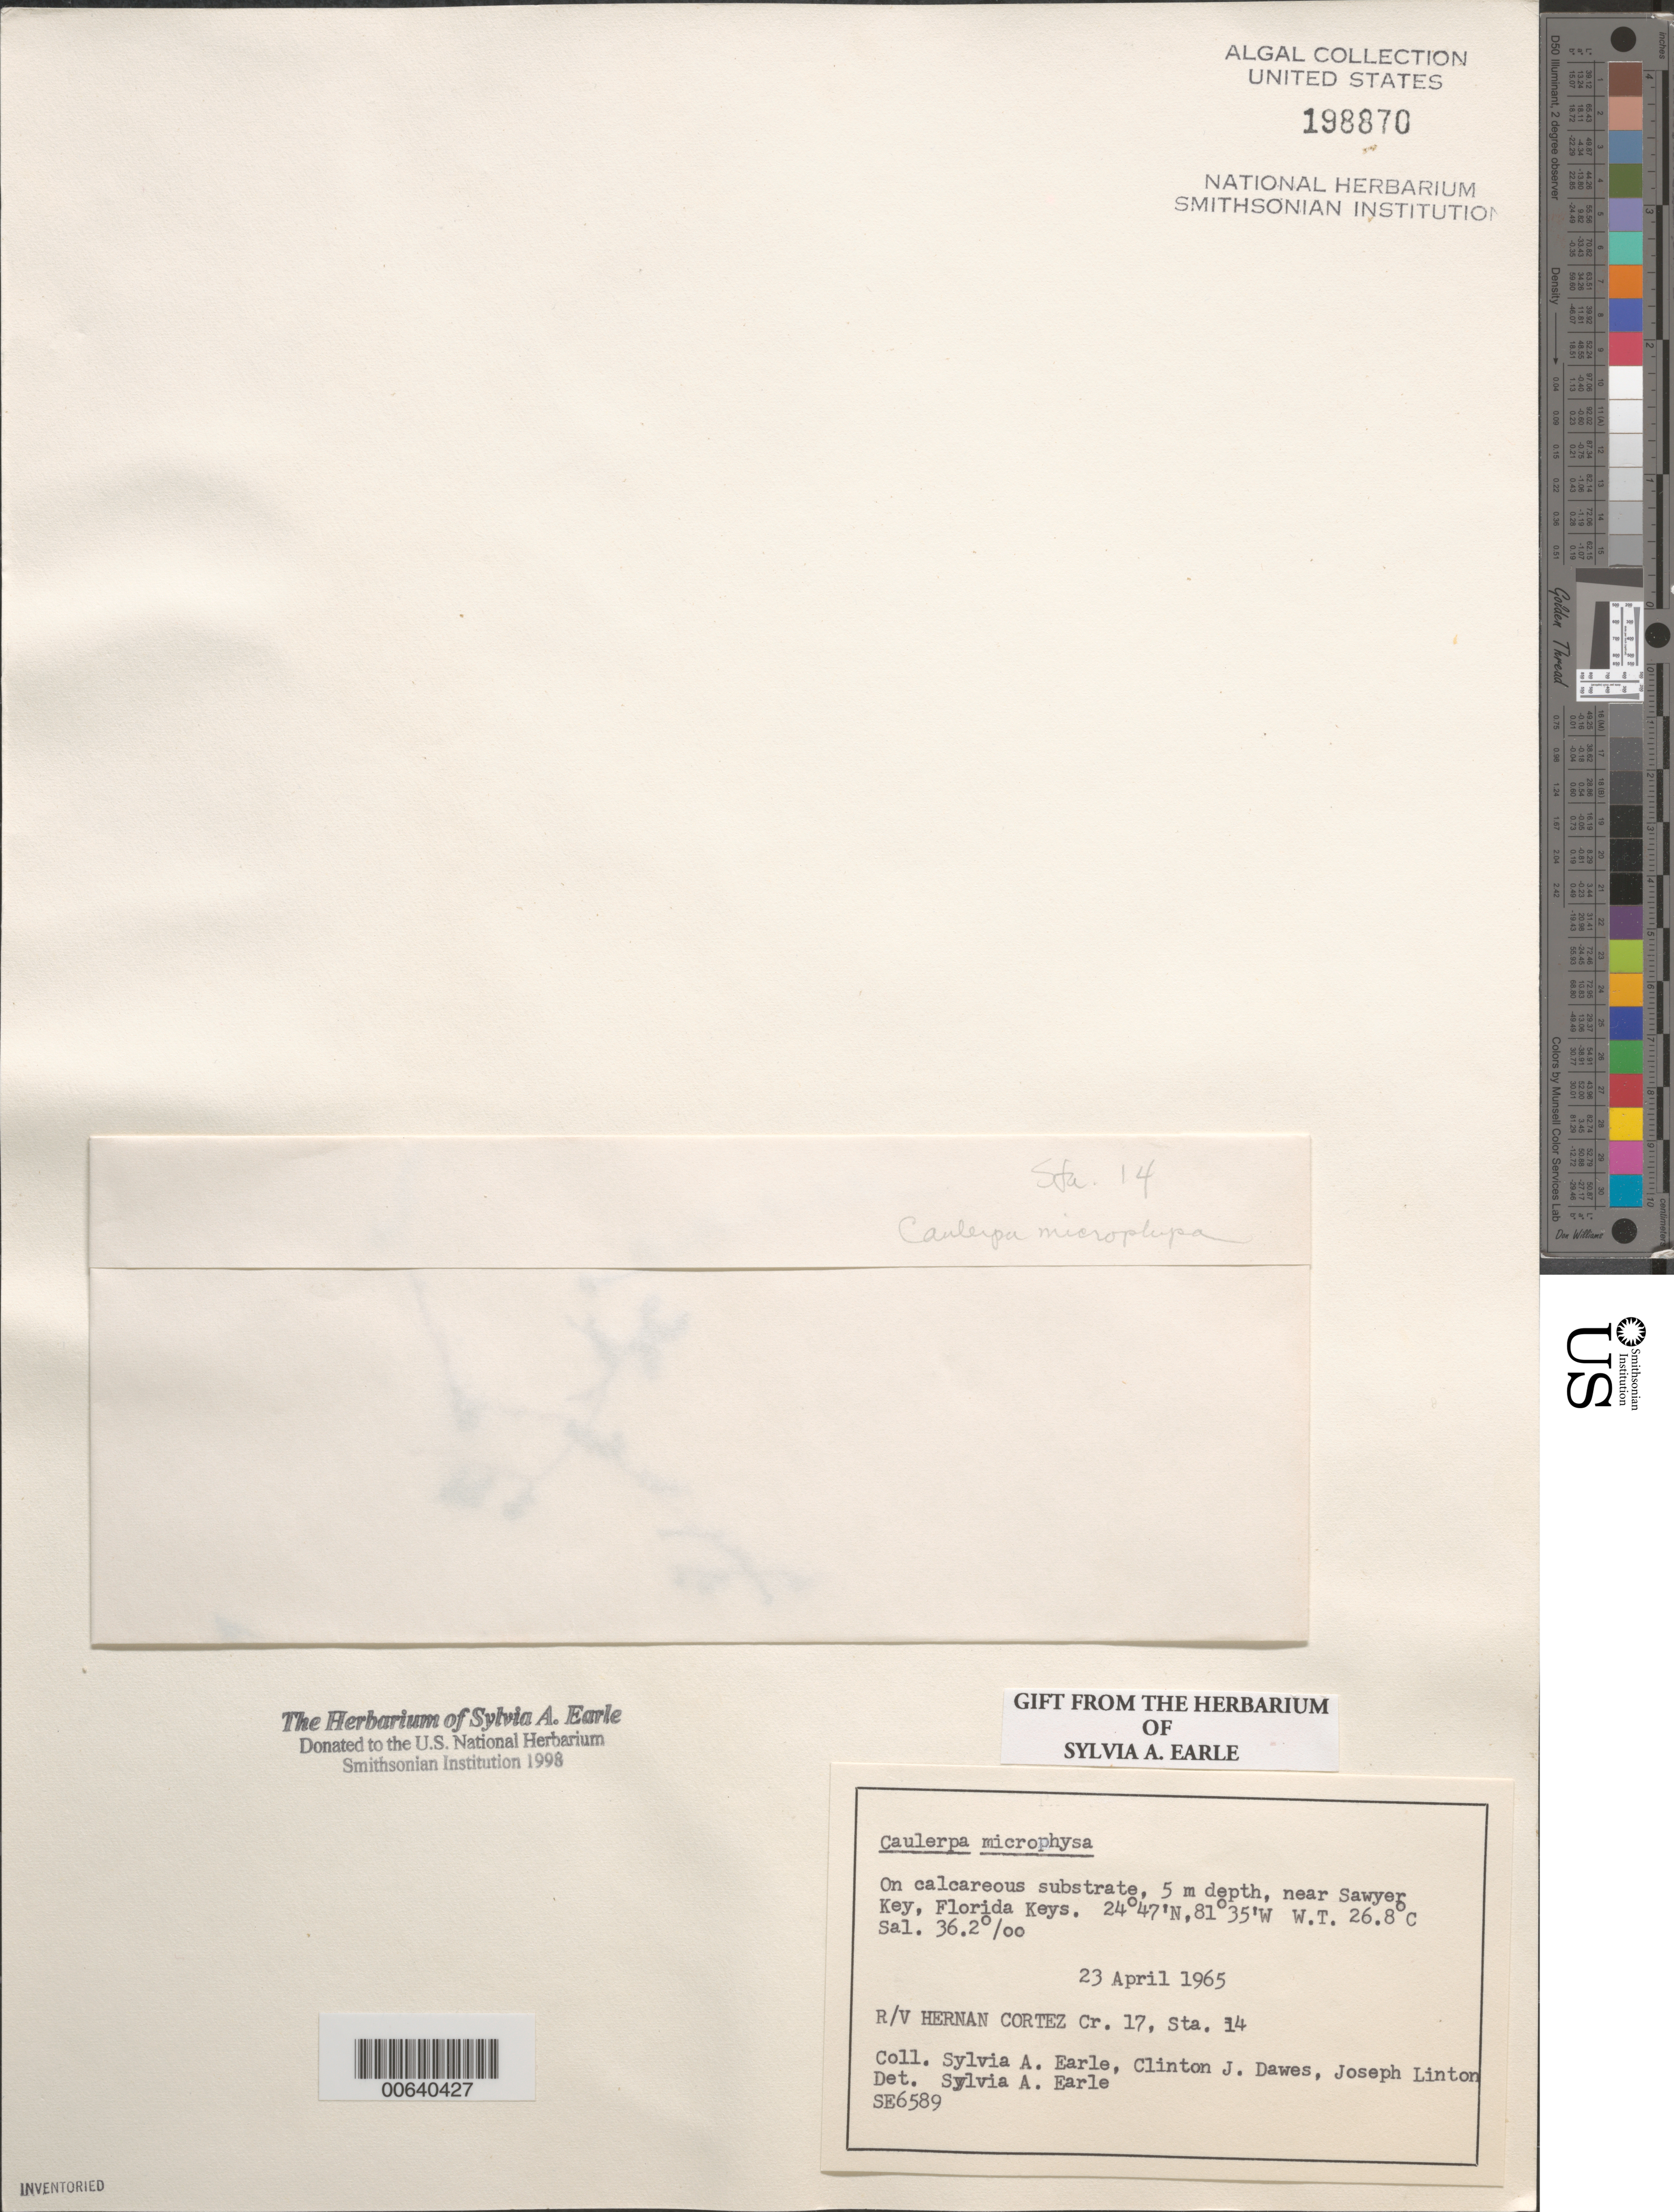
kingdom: Plantae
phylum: Chlorophyta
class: Ulvophyceae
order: Bryopsidales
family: Caulerpaceae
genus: Caulerpa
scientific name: Caulerpa microphysa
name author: (Weber Bosse) Feldmann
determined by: Earle, S. A.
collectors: S. A. Earle, C. Dawes & J. Linton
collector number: Se 6589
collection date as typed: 23 Apr 1965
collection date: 1965-04-23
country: United States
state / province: Florida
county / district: Monroe County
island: Florida Keys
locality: Near Sawyer Key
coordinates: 24 47' N, 81 35' W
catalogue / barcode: US 198870